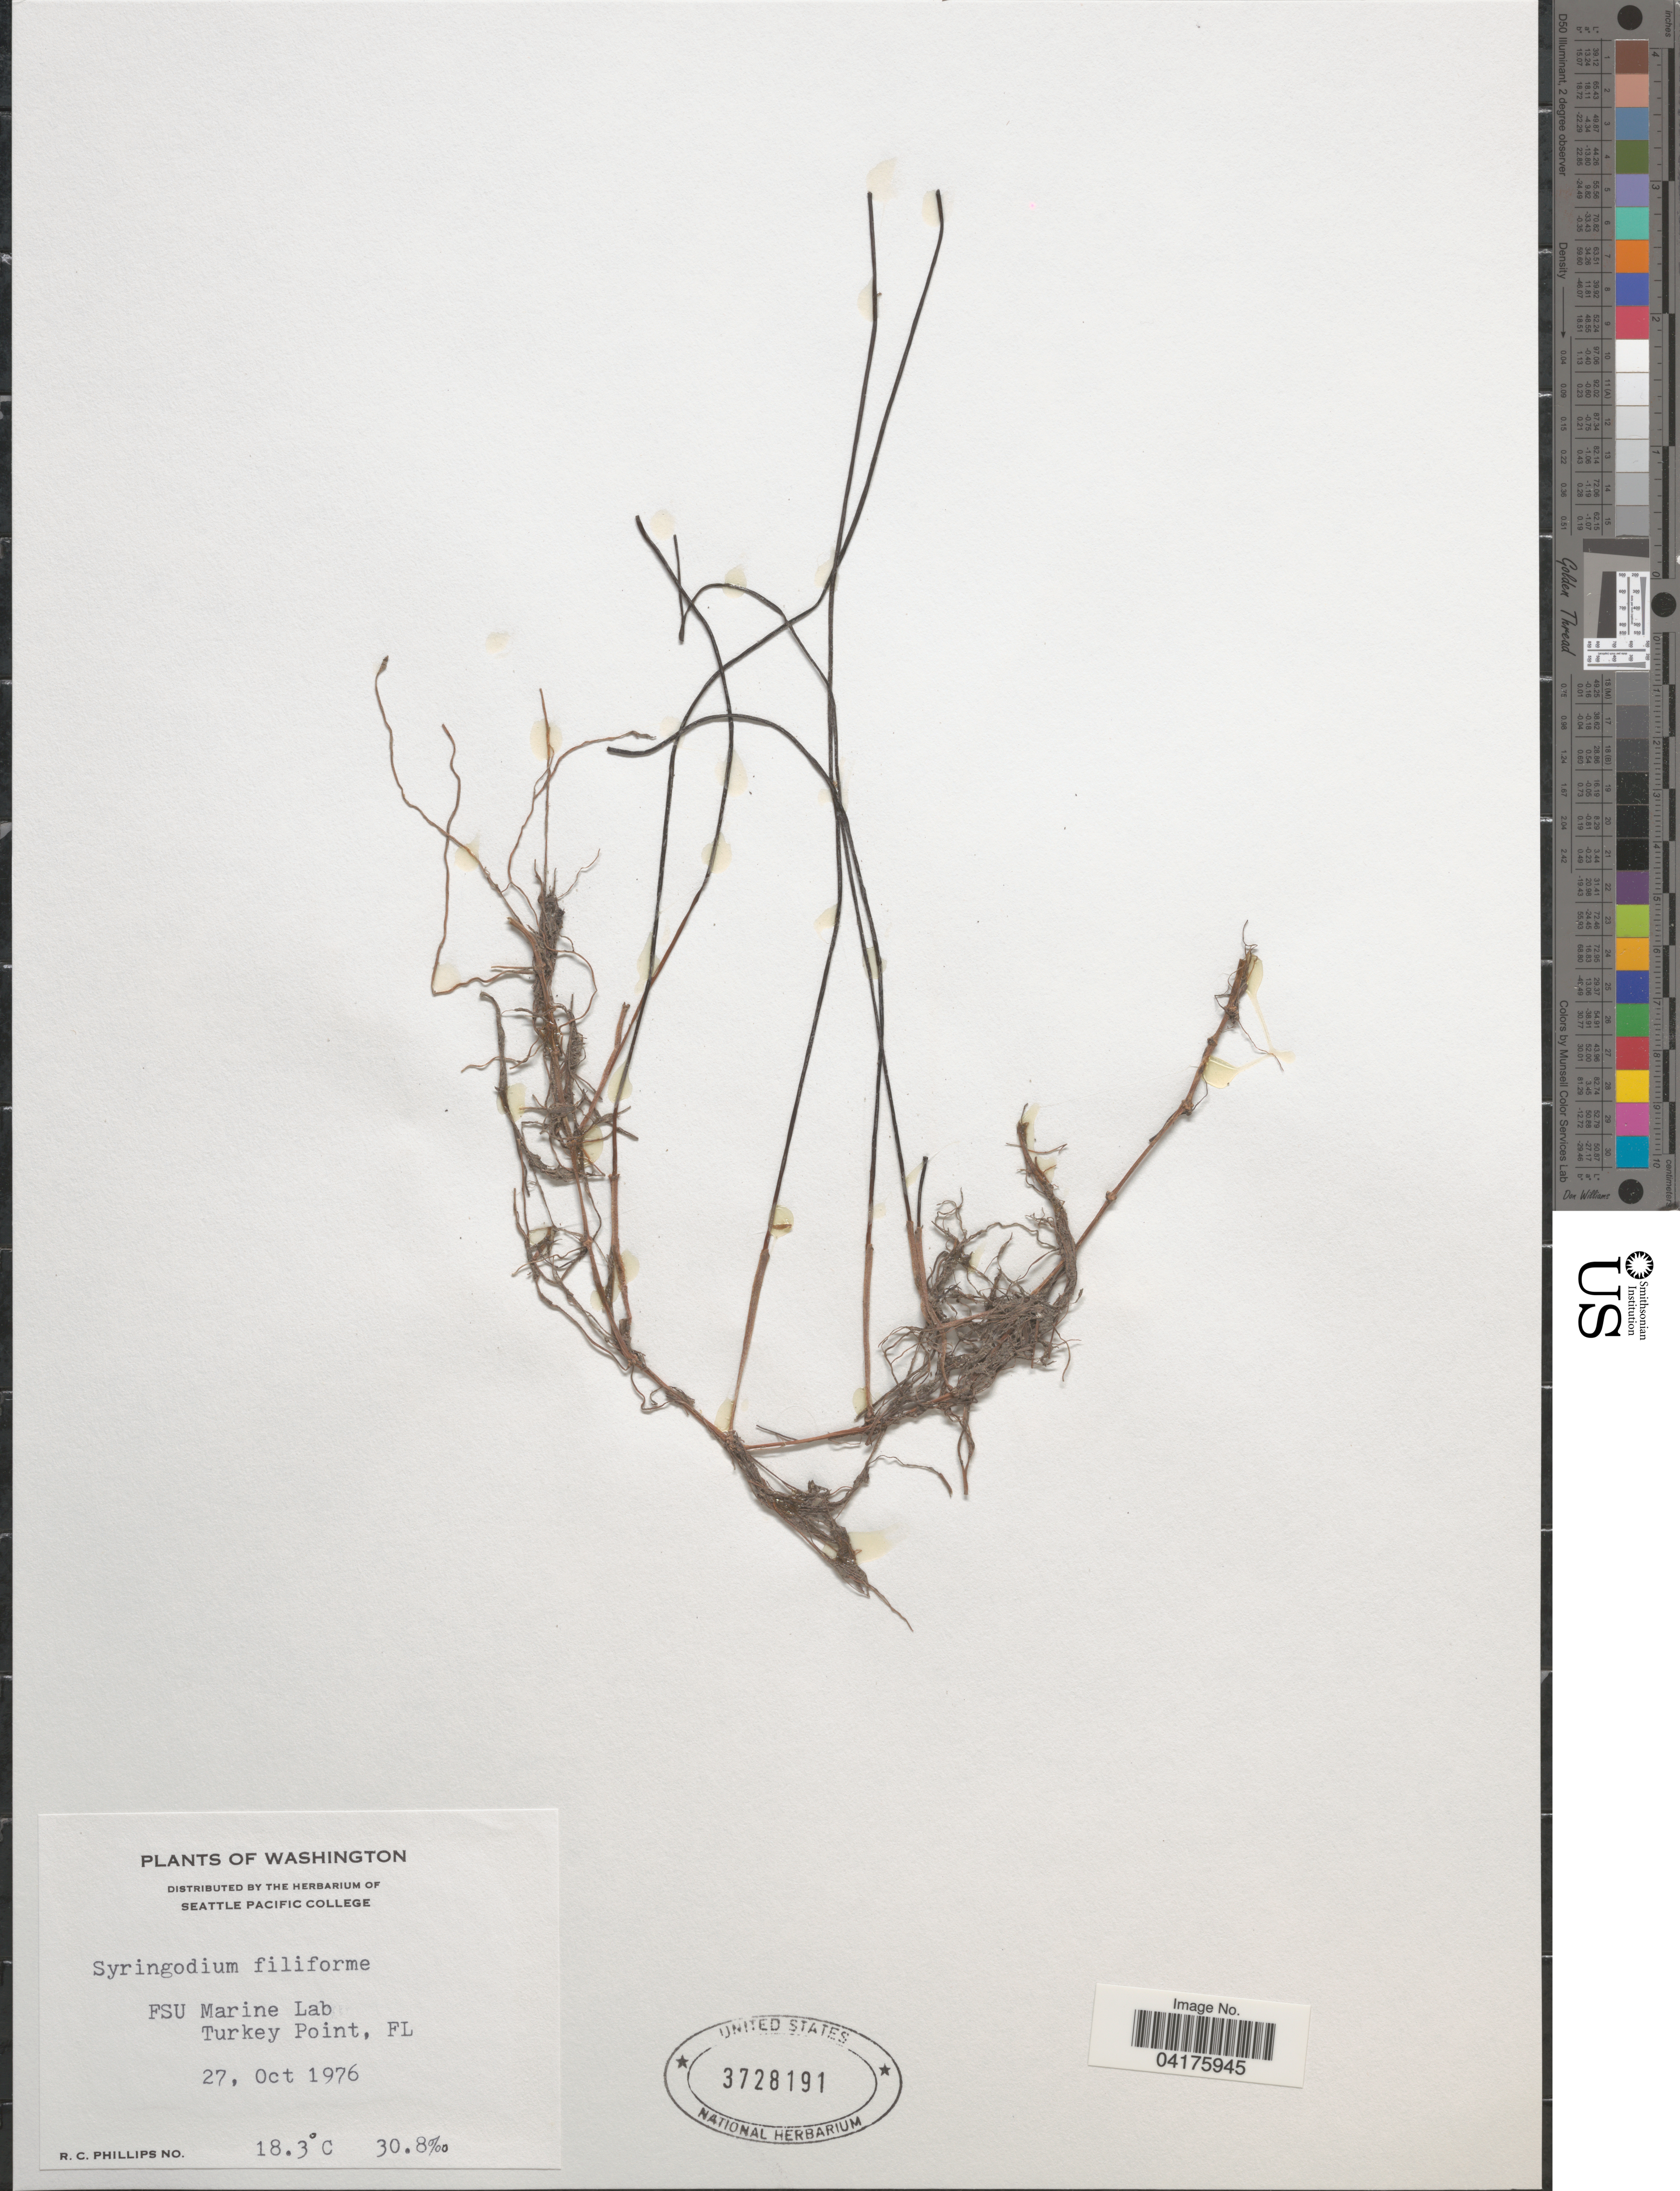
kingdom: Plantae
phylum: Tracheophyta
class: Liliopsida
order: Alismatales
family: Cymodoceaceae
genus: Syringodium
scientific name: Syringodium filiforme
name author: Kütz.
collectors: R. C. Phillips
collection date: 1976-10-27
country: United States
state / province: Florida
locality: FSU Marine Lab. Turkey Point, FL.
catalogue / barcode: US 3728191